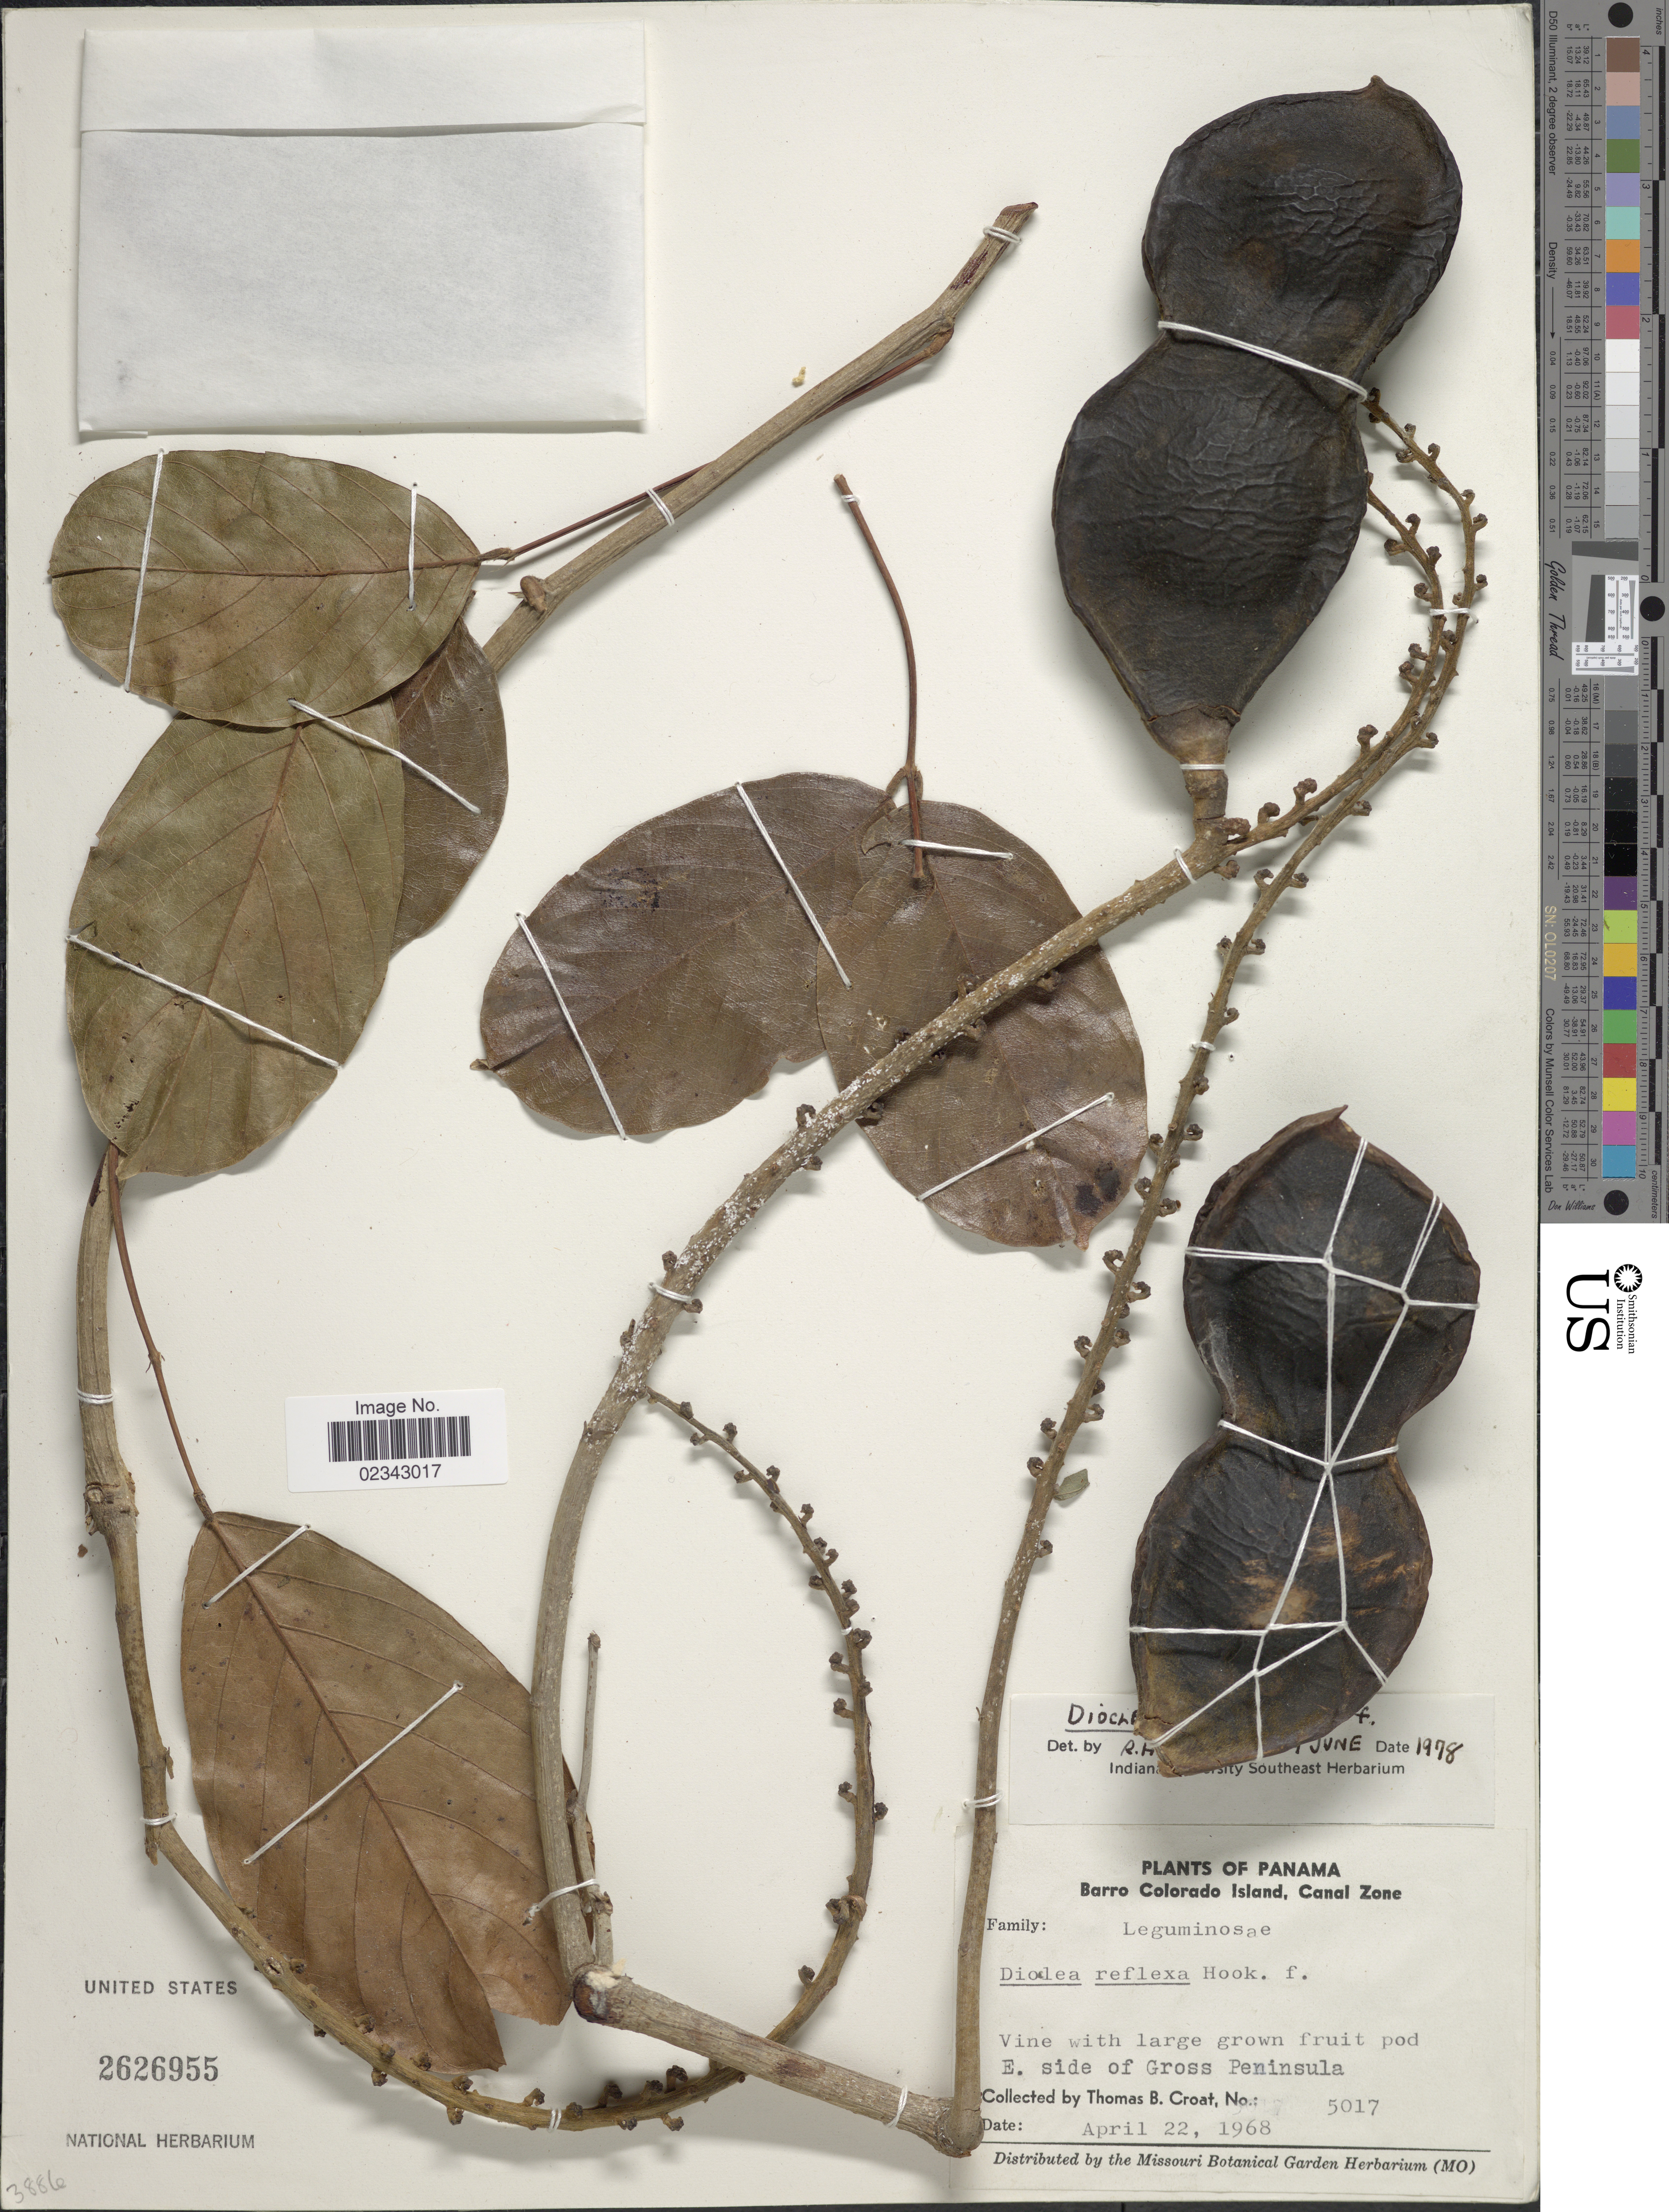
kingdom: Plantae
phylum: Tracheophyta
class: Magnoliopsida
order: Fabales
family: Fabaceae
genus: Dioclea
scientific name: Dioclea reflexa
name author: Hook. f.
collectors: T. B. Croat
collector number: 5017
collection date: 1968-04-22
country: Panama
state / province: Panamá Oeste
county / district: Canal Zone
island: Barro Colorado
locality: Barro Colorado Island, Canal Zone, E side of Gross Peninsula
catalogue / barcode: US 2626955